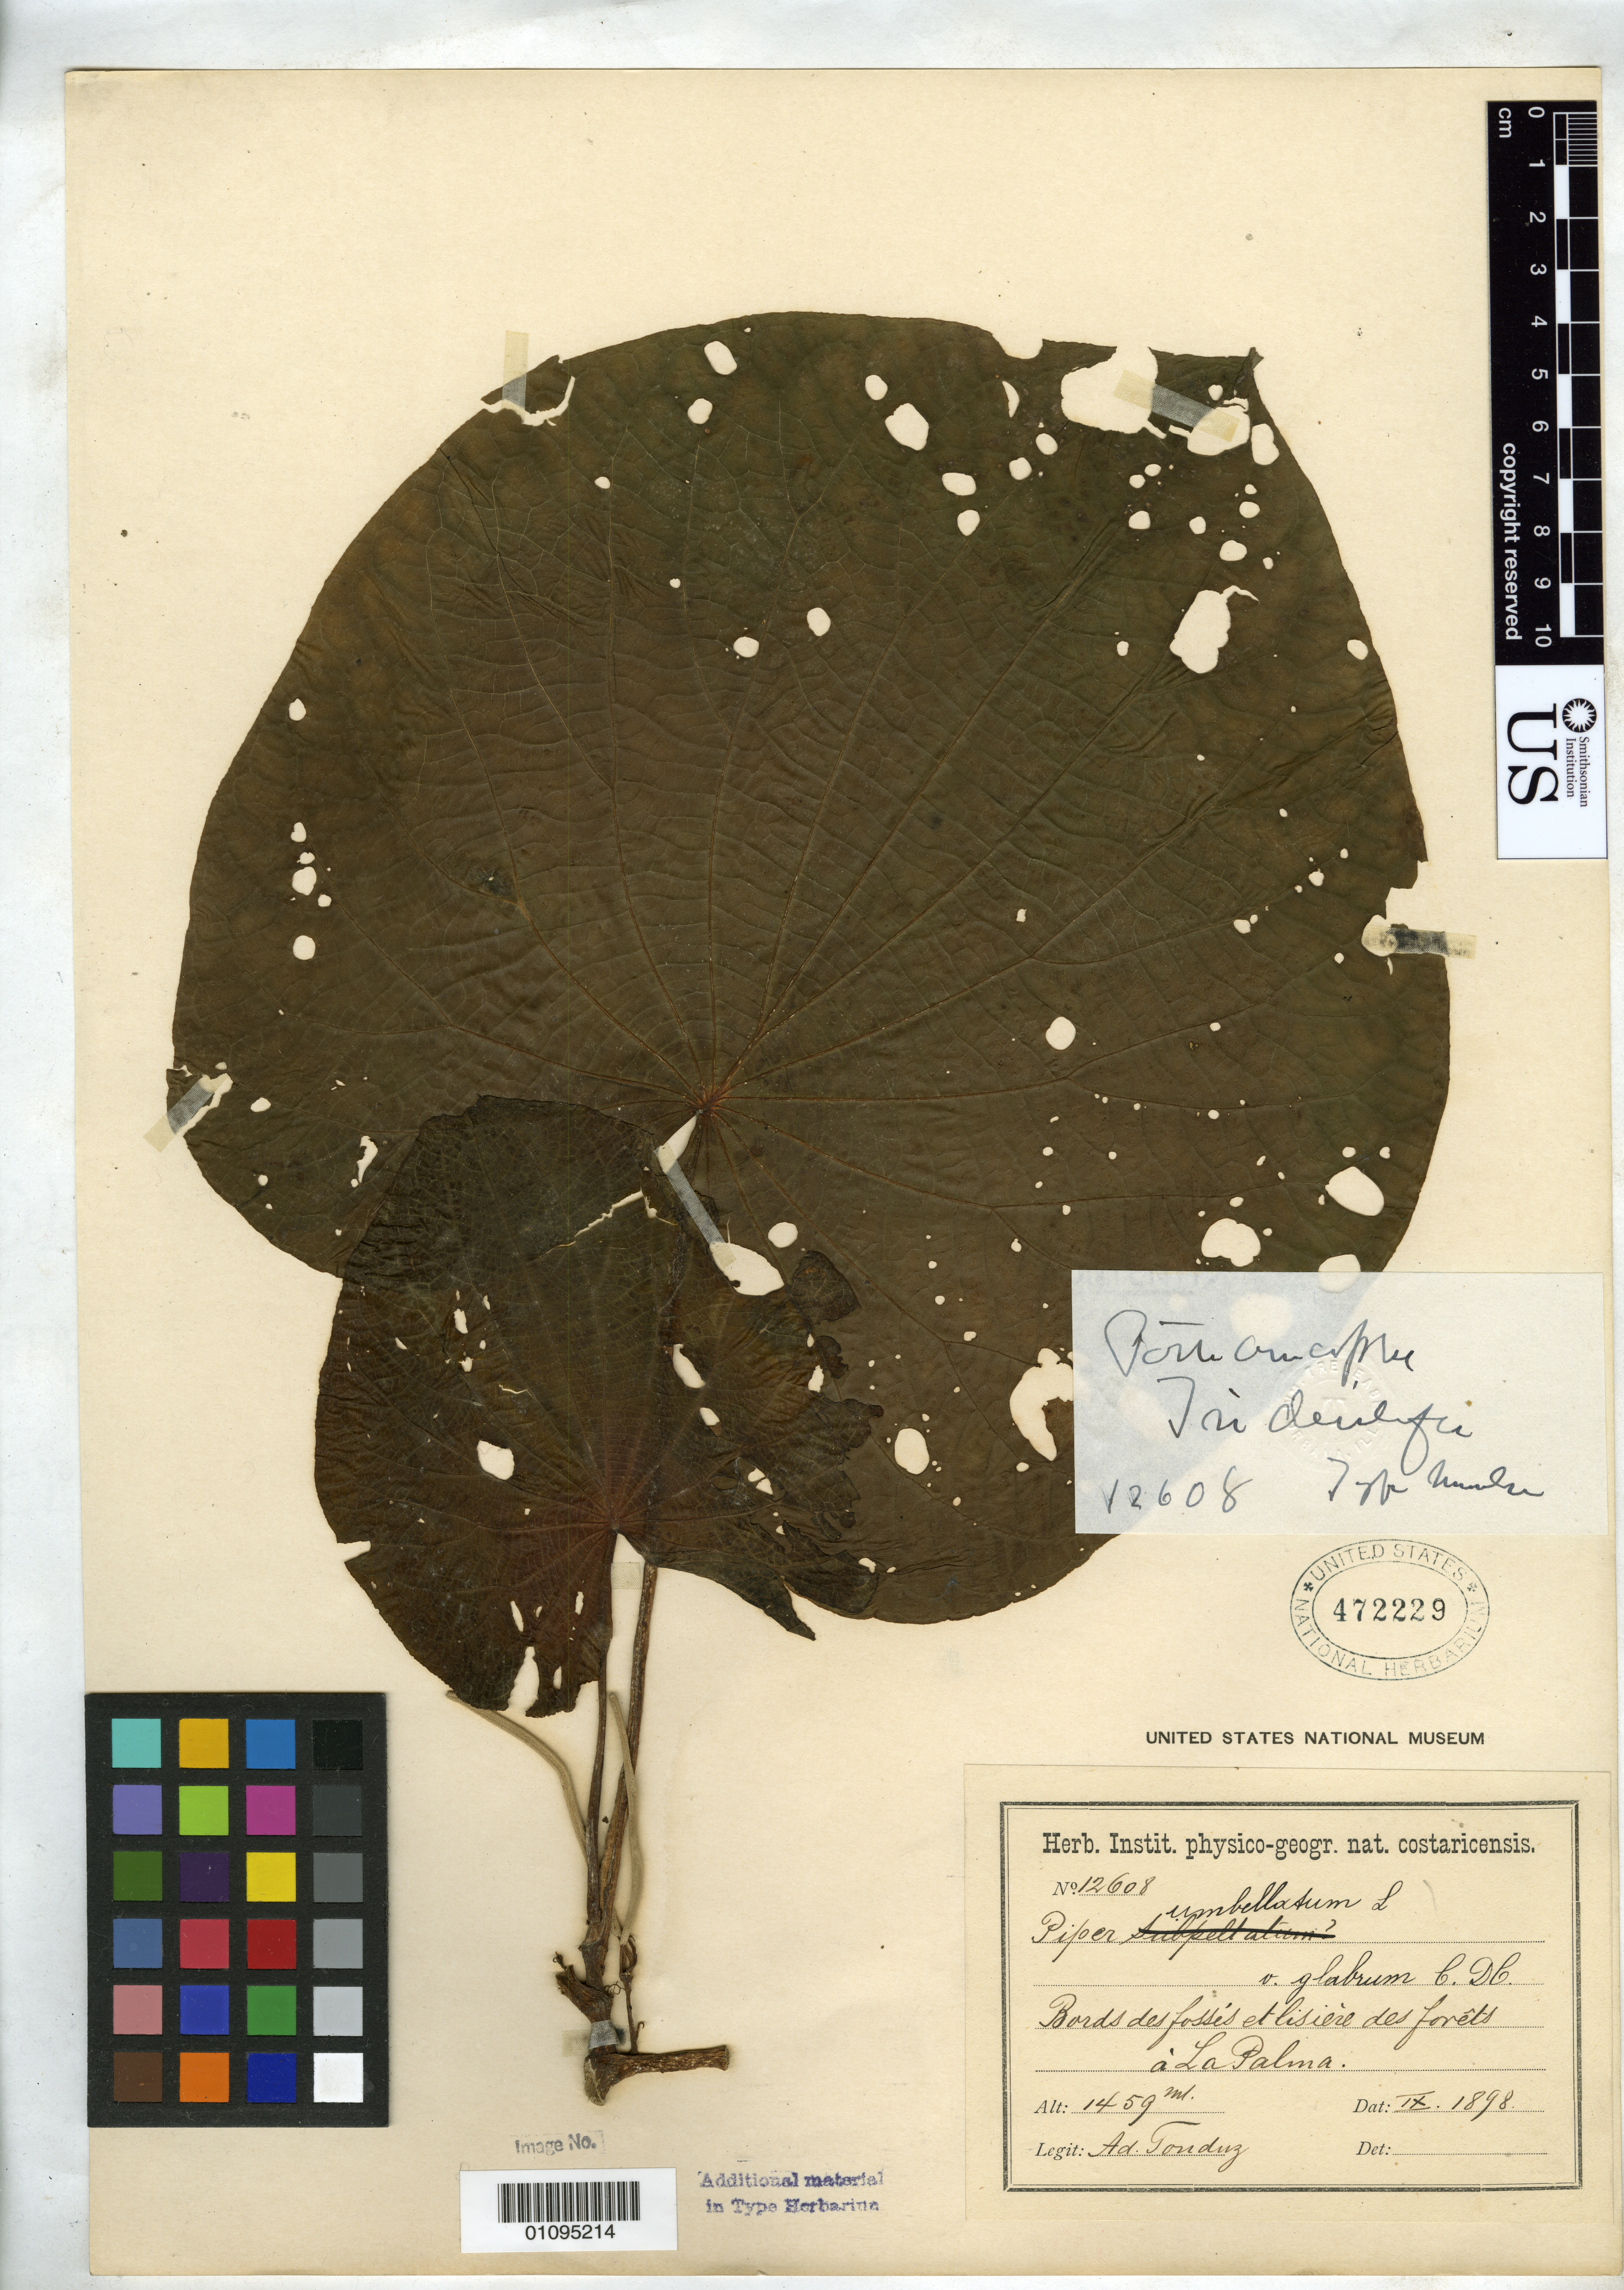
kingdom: Plantae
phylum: Tracheophyta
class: Magnoliopsida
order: Piperales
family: Piperaceae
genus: Piper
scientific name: Piper umbellatum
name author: L.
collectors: A. Tonduz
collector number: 12608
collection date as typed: Sep 1898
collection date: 1898-09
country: Costa Rica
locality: Bords des fosses et lisiere des forests a La Palma.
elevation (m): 1459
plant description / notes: Previously filed in herbarium as Pothomorphe tuisana and annotated [Trelease script] as "Type number" of "Pothomorphe [epithet illegible]", both are ined. names apparently never published.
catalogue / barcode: US 472229